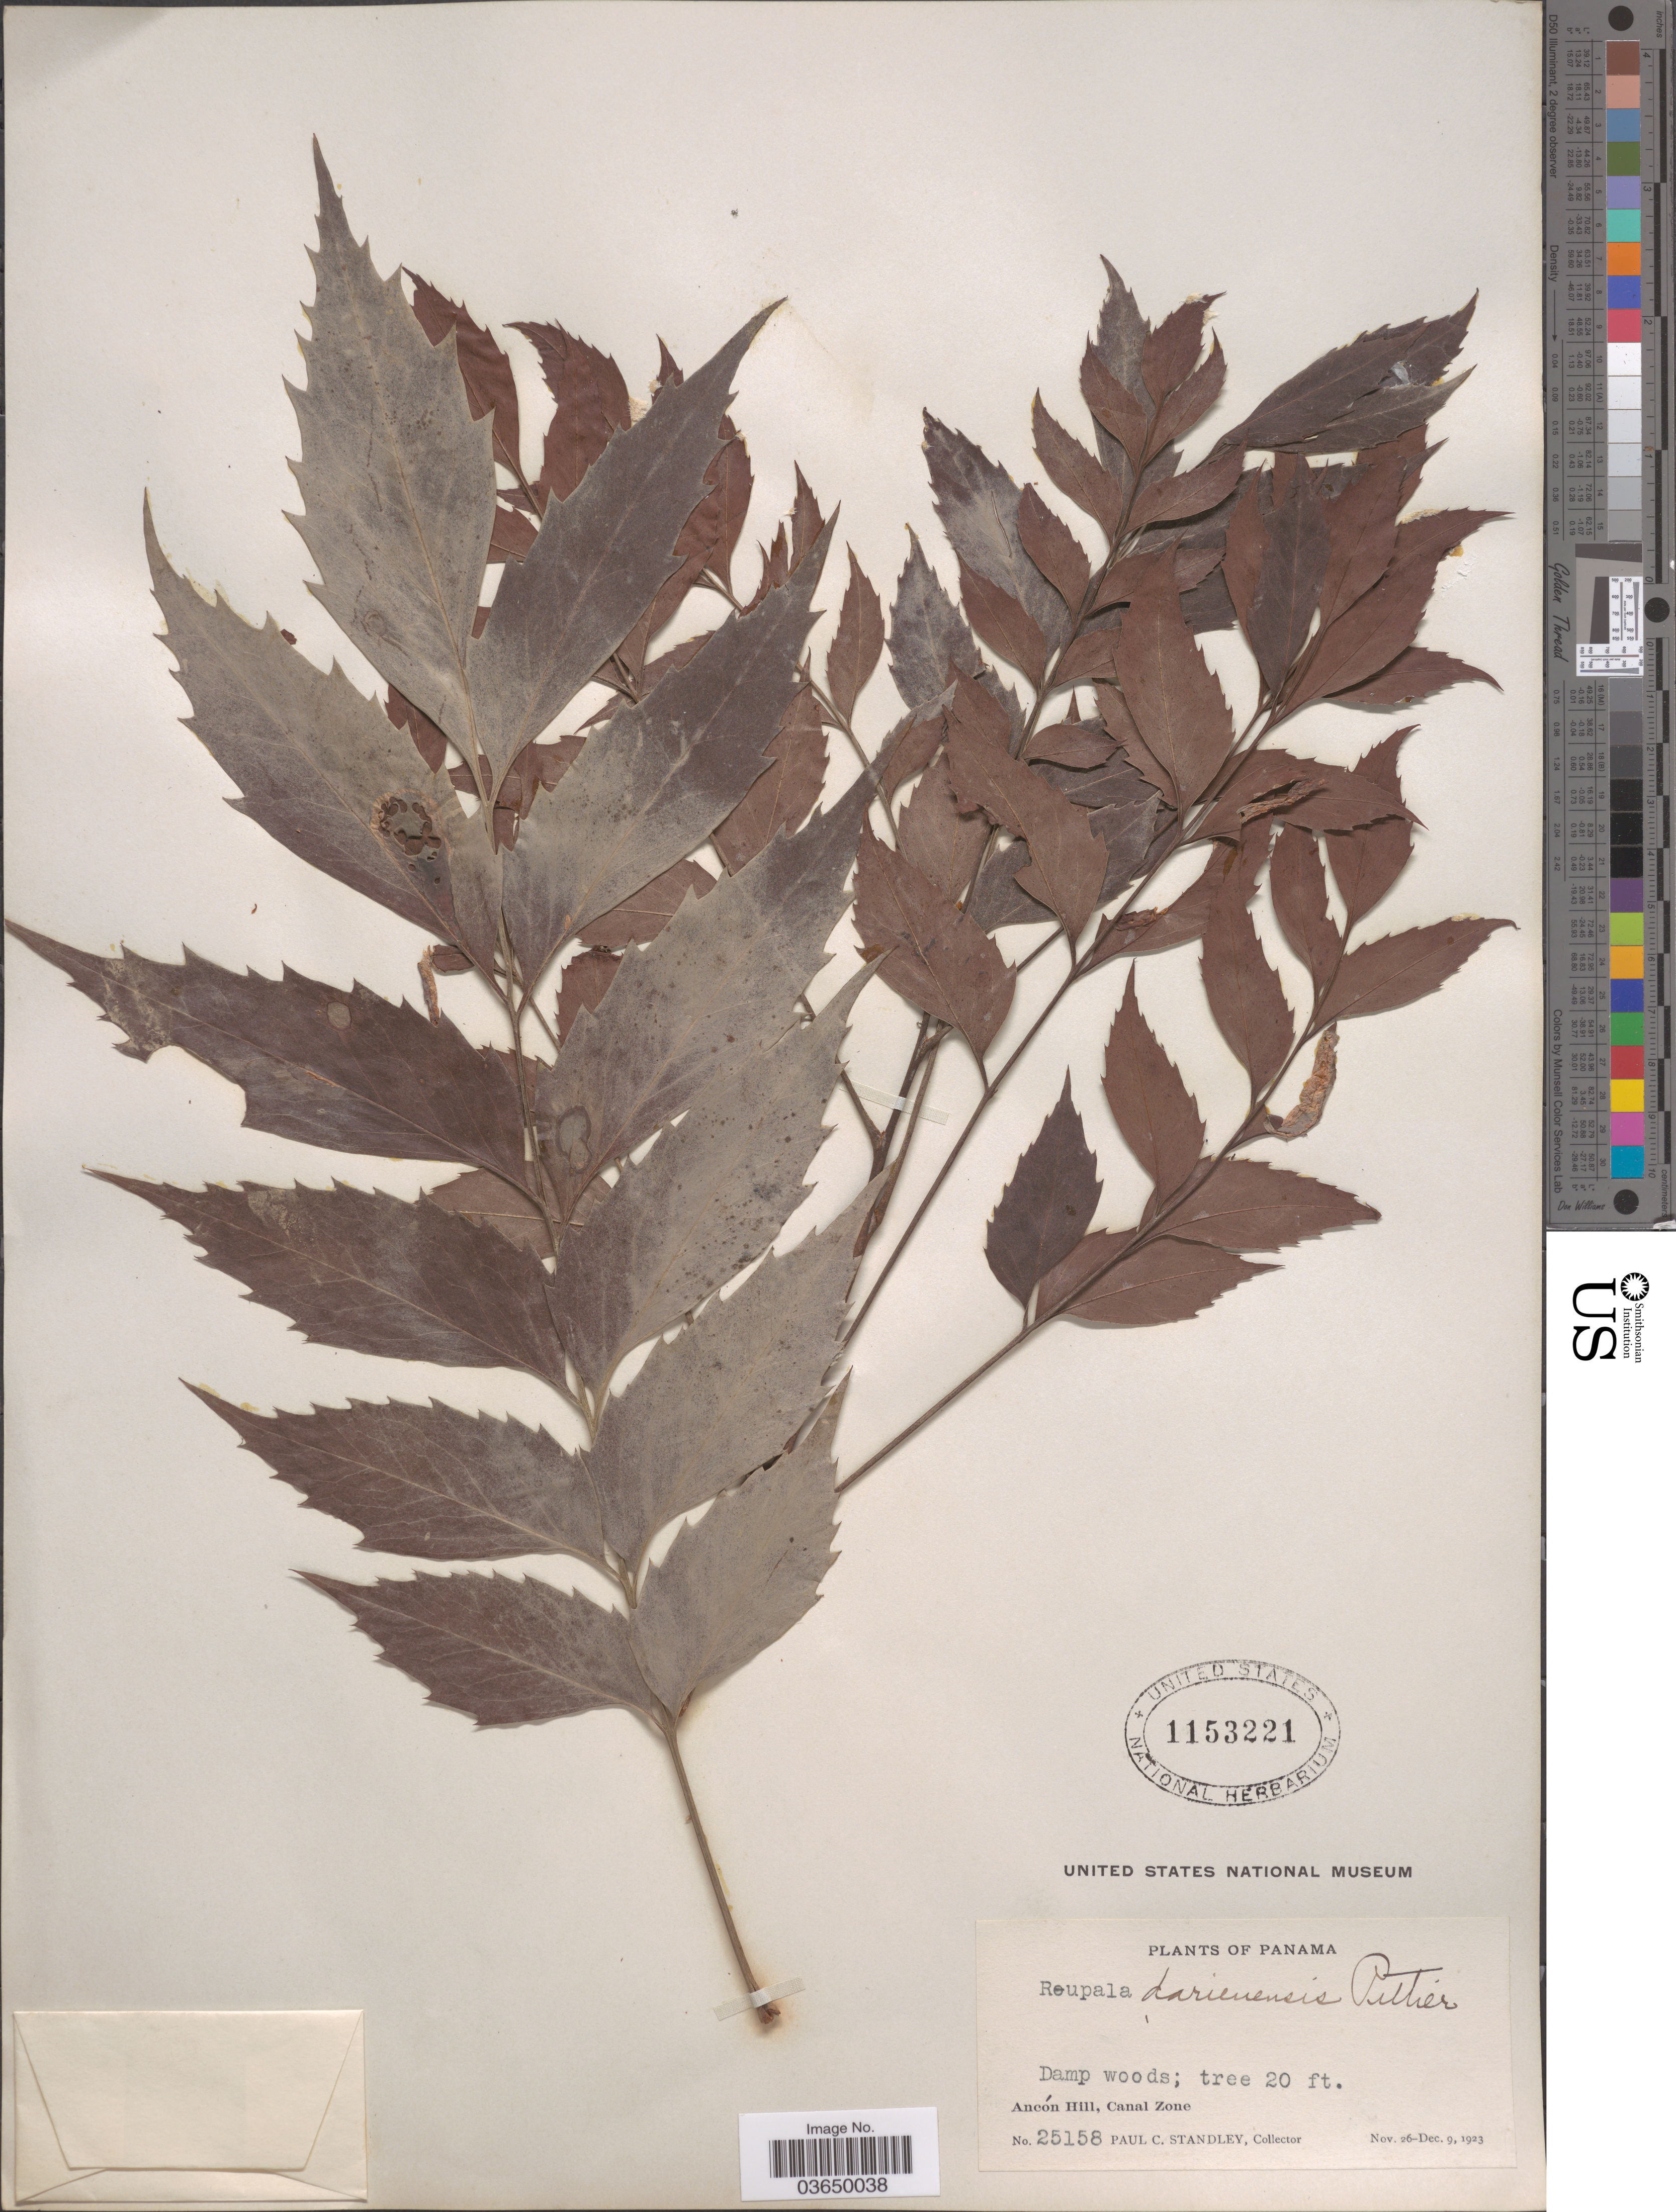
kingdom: Plantae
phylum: Tracheophyta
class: Magnoliopsida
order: Proteales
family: Proteaceae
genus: Roupala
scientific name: Roupala montana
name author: Aubl.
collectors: P. C. Standley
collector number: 25158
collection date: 1923-11-26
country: Panama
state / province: Colón / Panamá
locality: Ancón Hill, Canal Zone.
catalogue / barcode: US 1153221